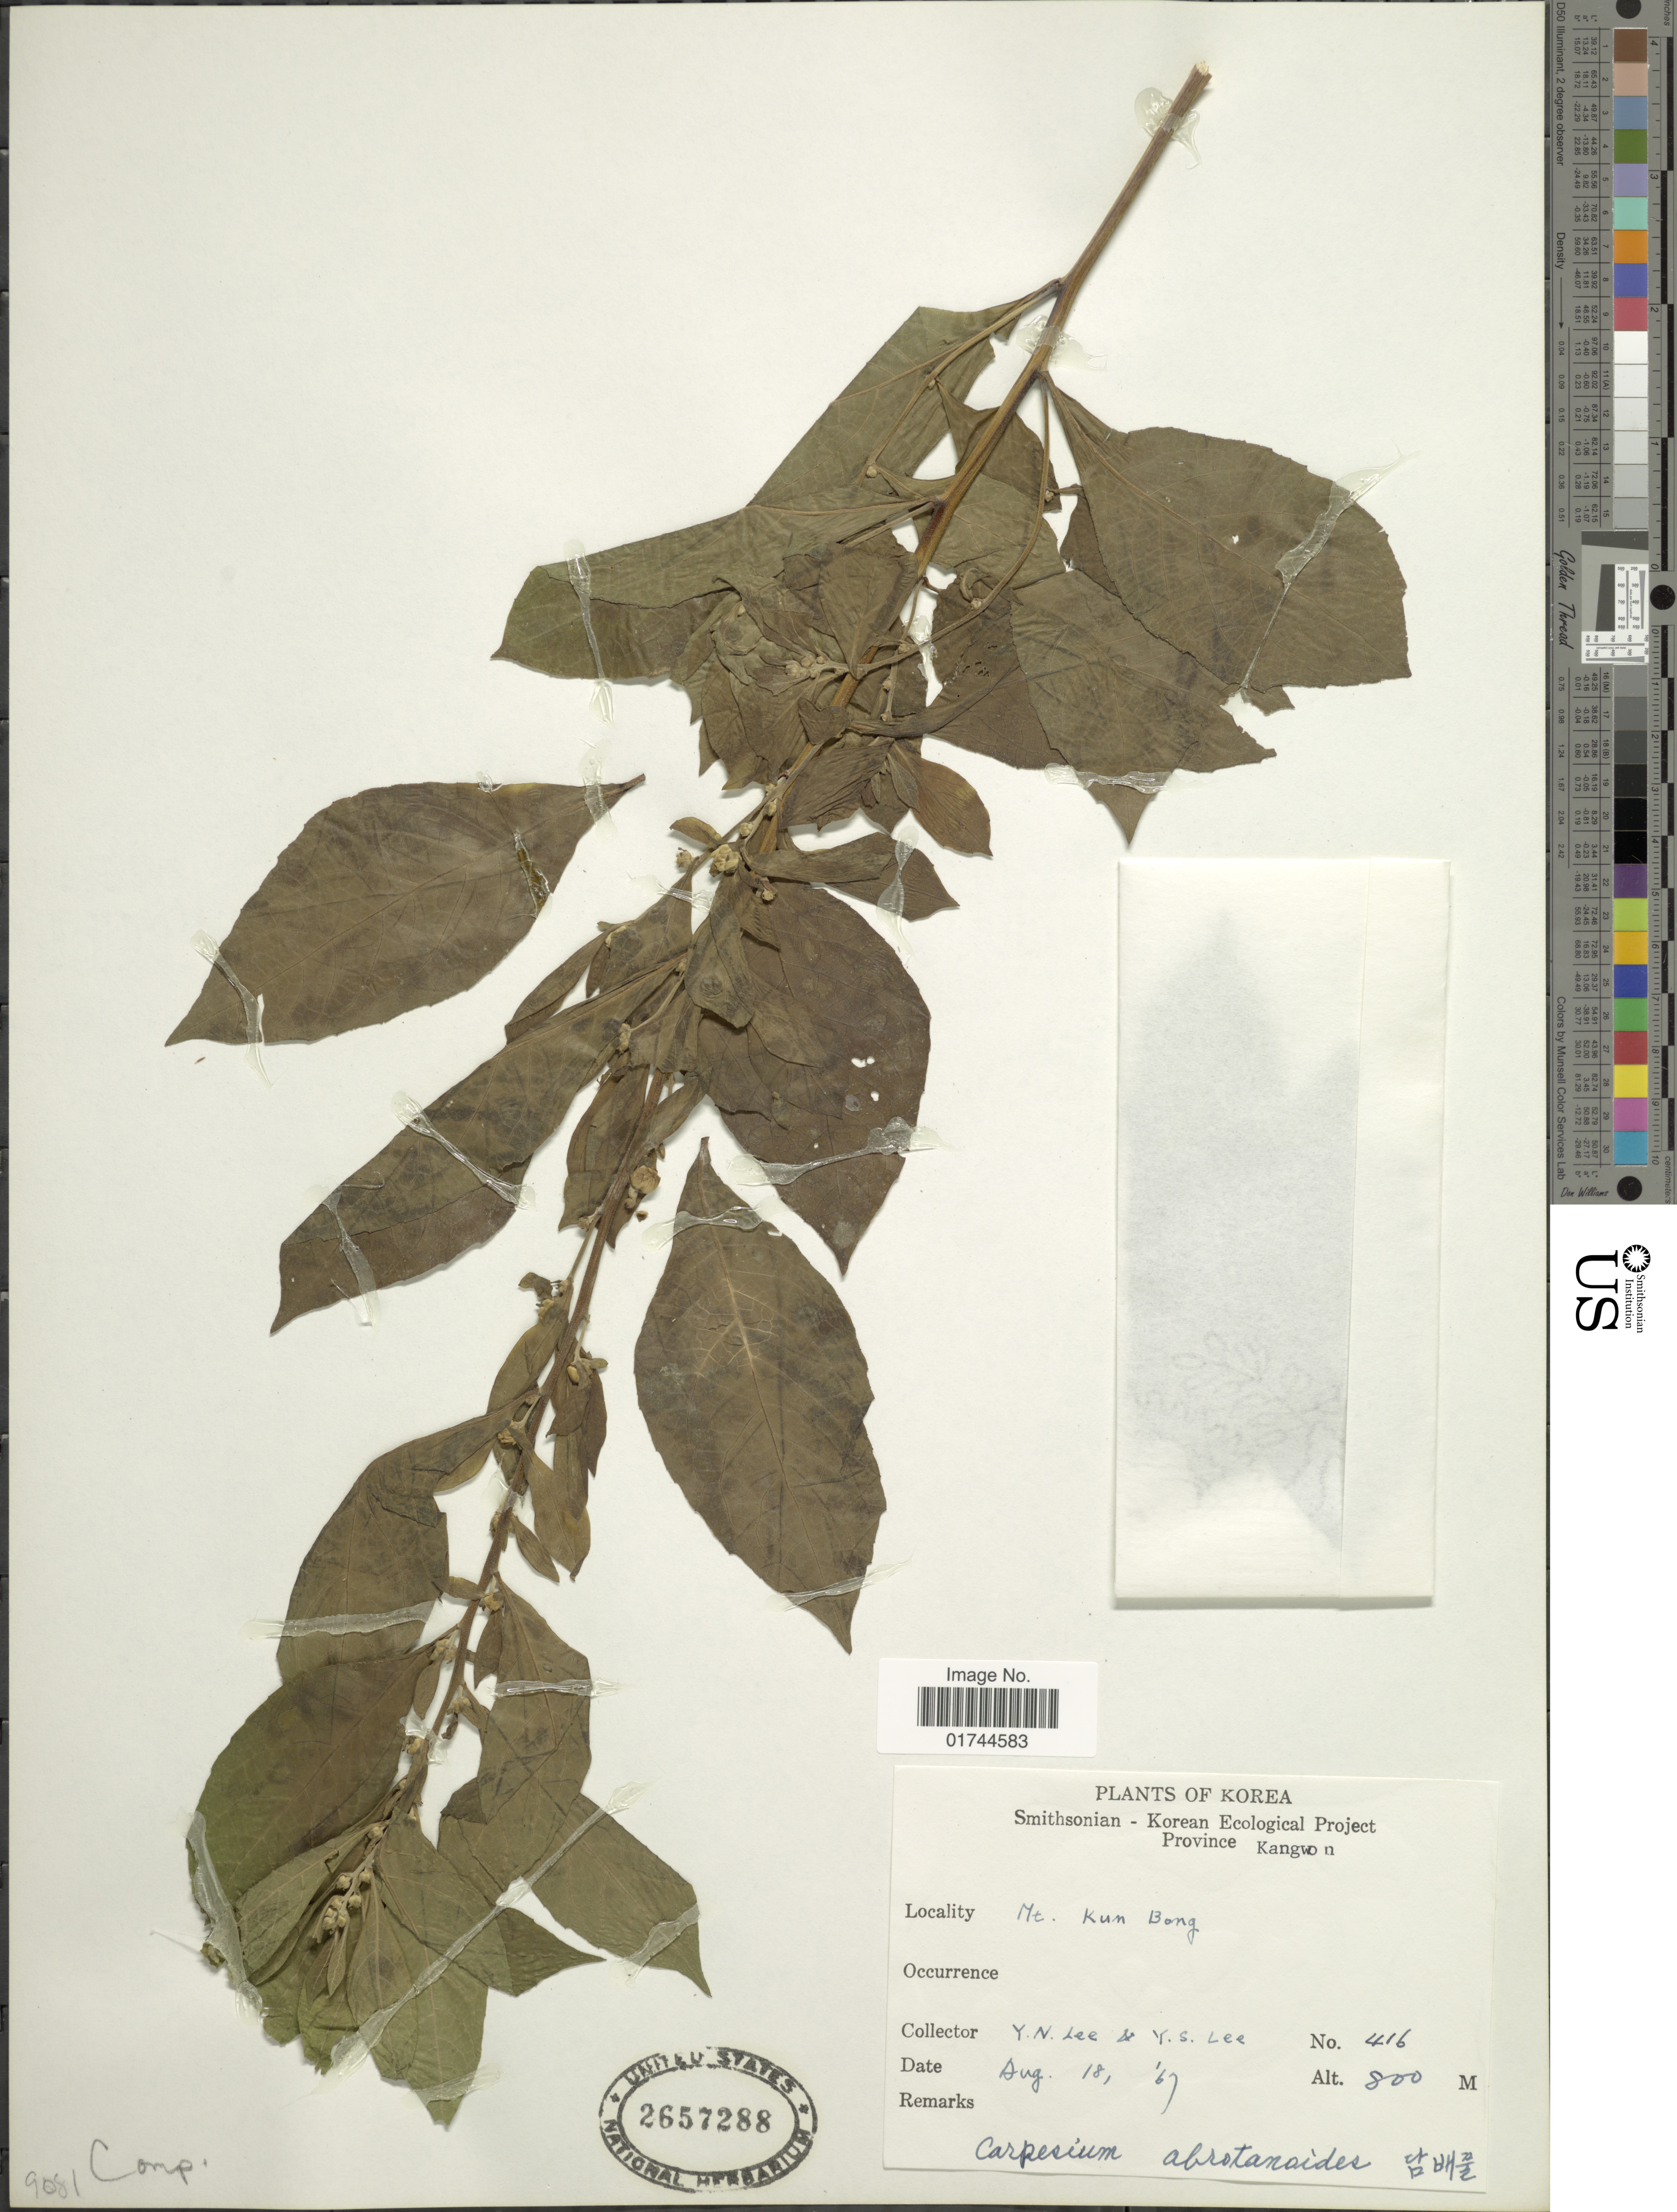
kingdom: Plantae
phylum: Tracheophyta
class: Magnoliopsida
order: Asterales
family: Asteraceae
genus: Carpesium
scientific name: Carpesium abrotanoides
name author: L.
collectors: Y. N. Lee & Y. S. Lee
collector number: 416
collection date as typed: Transcribed d/m/y: 18/8/67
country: South Korea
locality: Mt. Kun Bong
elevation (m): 800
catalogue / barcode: US 2657288